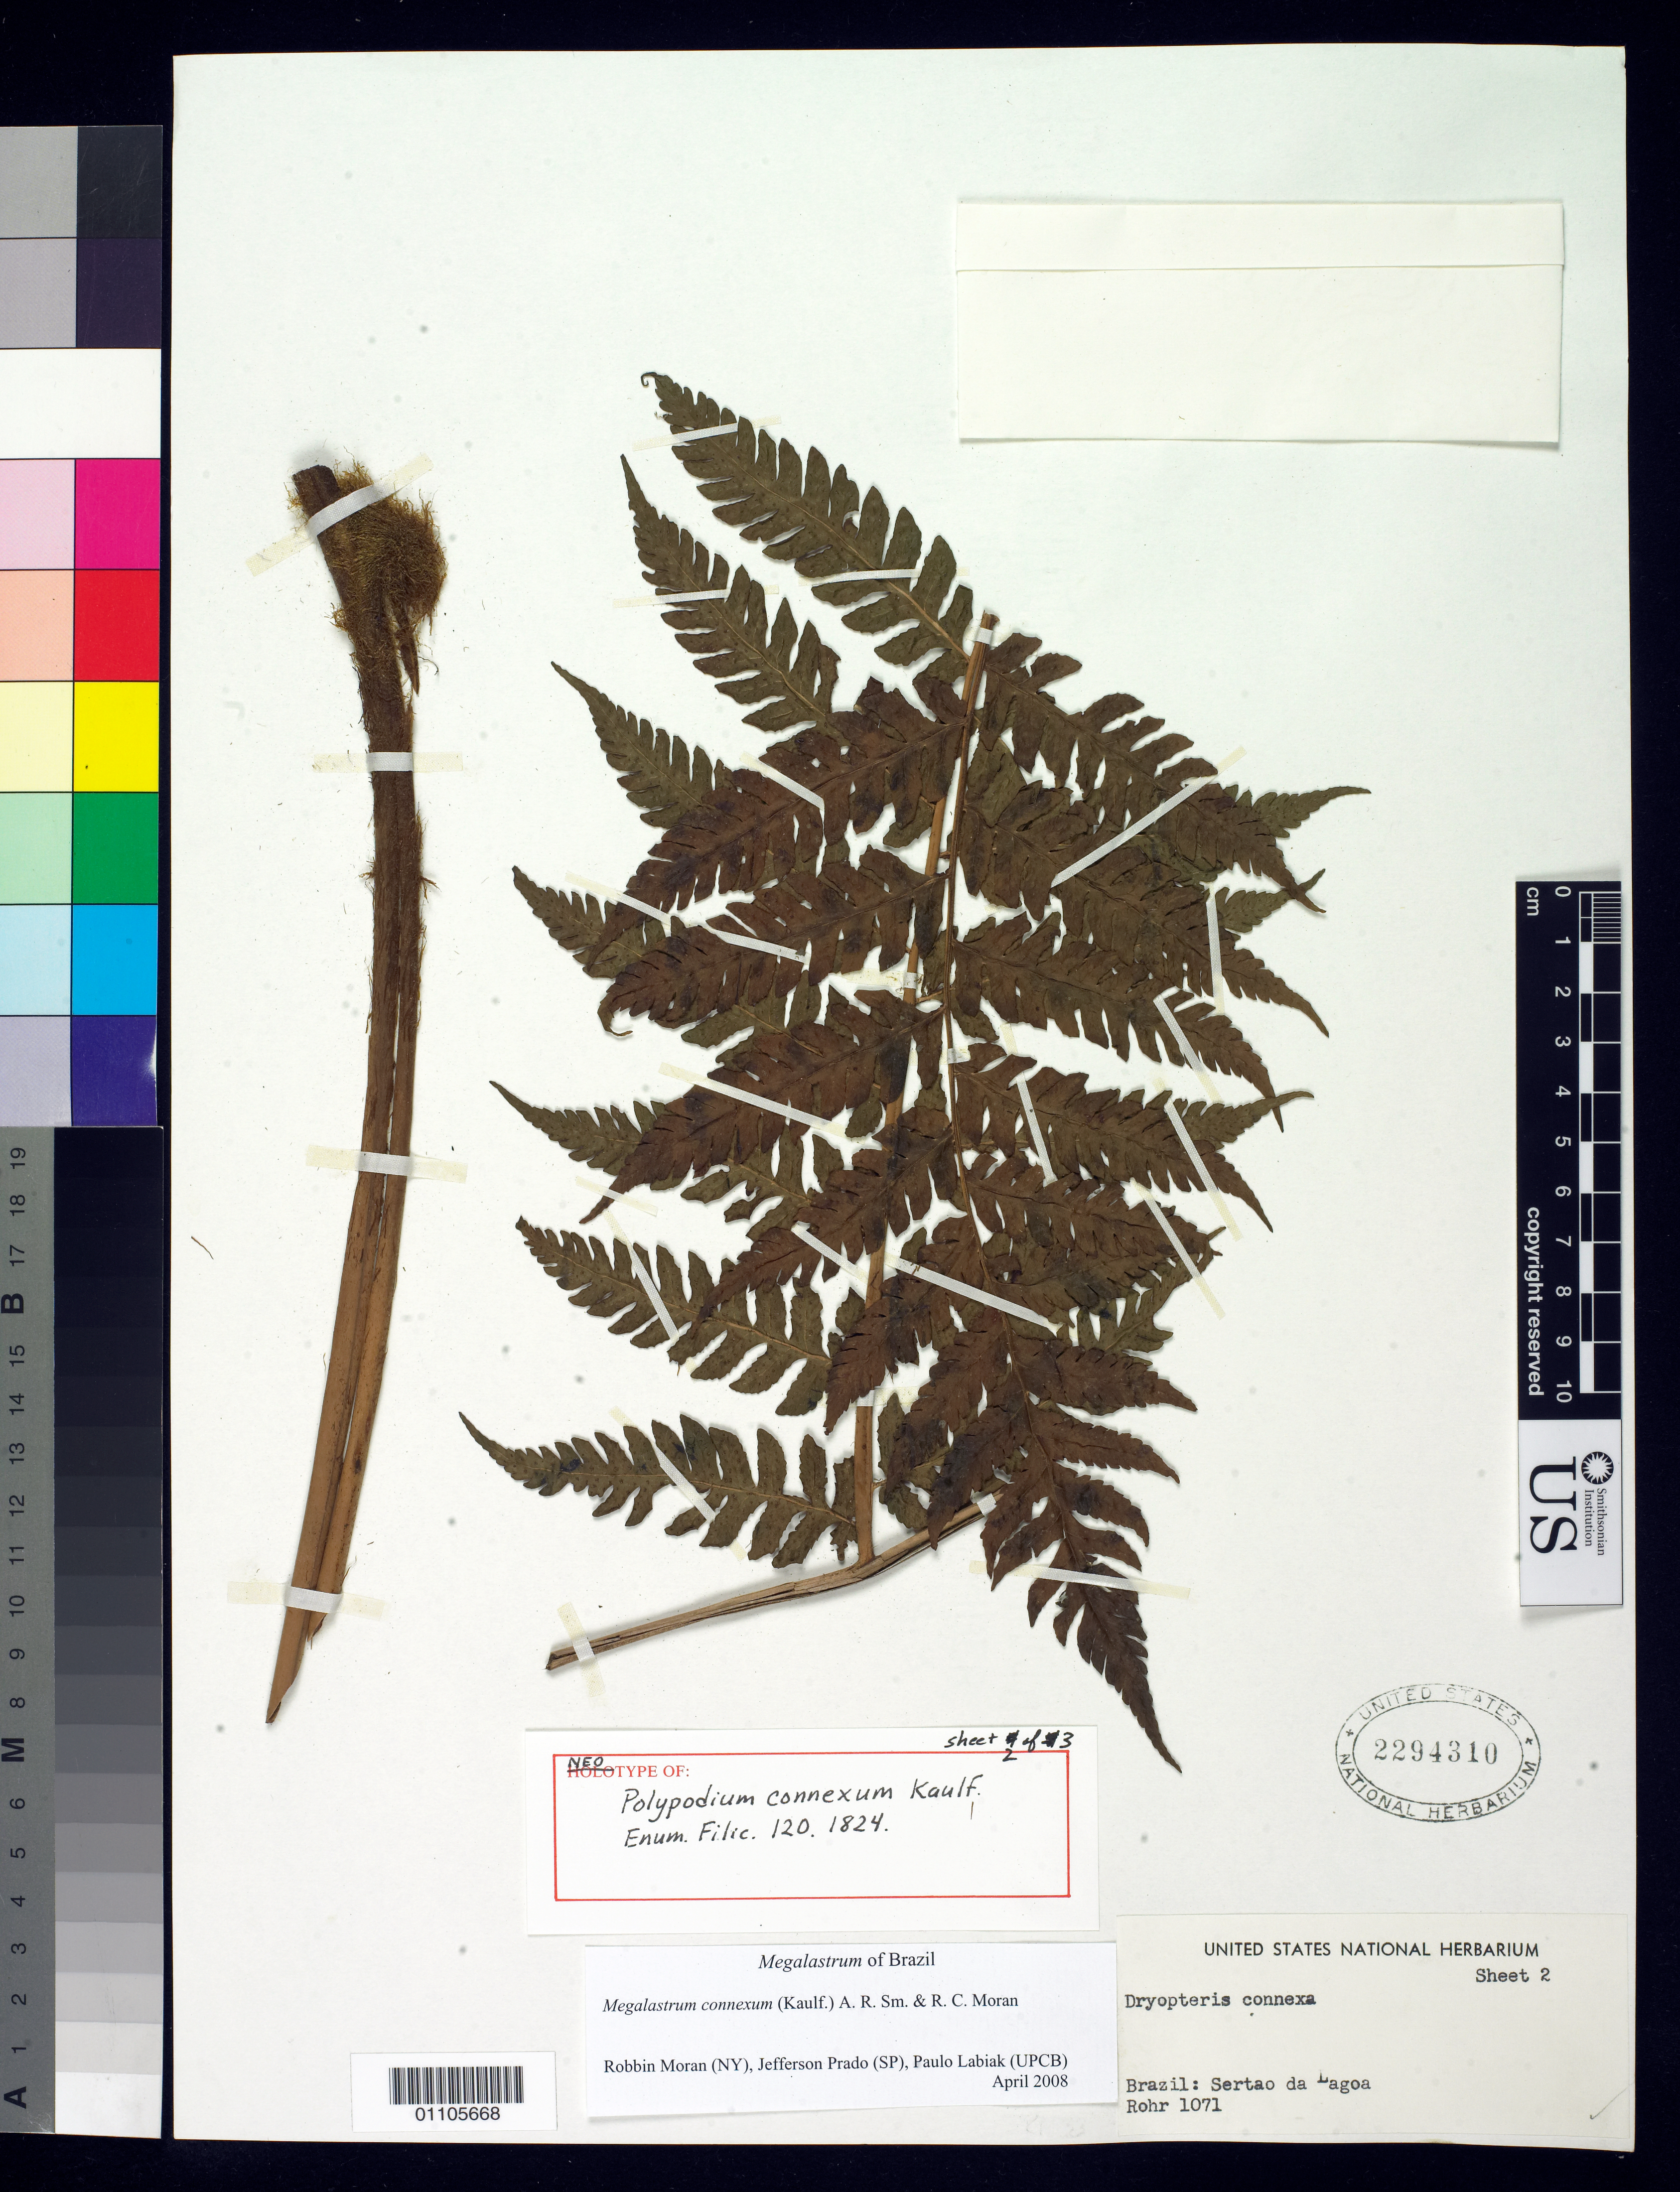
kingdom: Plantae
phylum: Tracheophyta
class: Polypodiopsida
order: Polypodiales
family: Polypodiaceae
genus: Polypodium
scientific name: Polypodium connexum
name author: Kaulf.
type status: Neotype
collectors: J. A. Rohr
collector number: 1071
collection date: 1948-06-26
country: Brazil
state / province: Santa Catarina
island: Santa Catarina Island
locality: Sertao da Lagoa, Ilha de Santa Catarina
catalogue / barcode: US 2294310